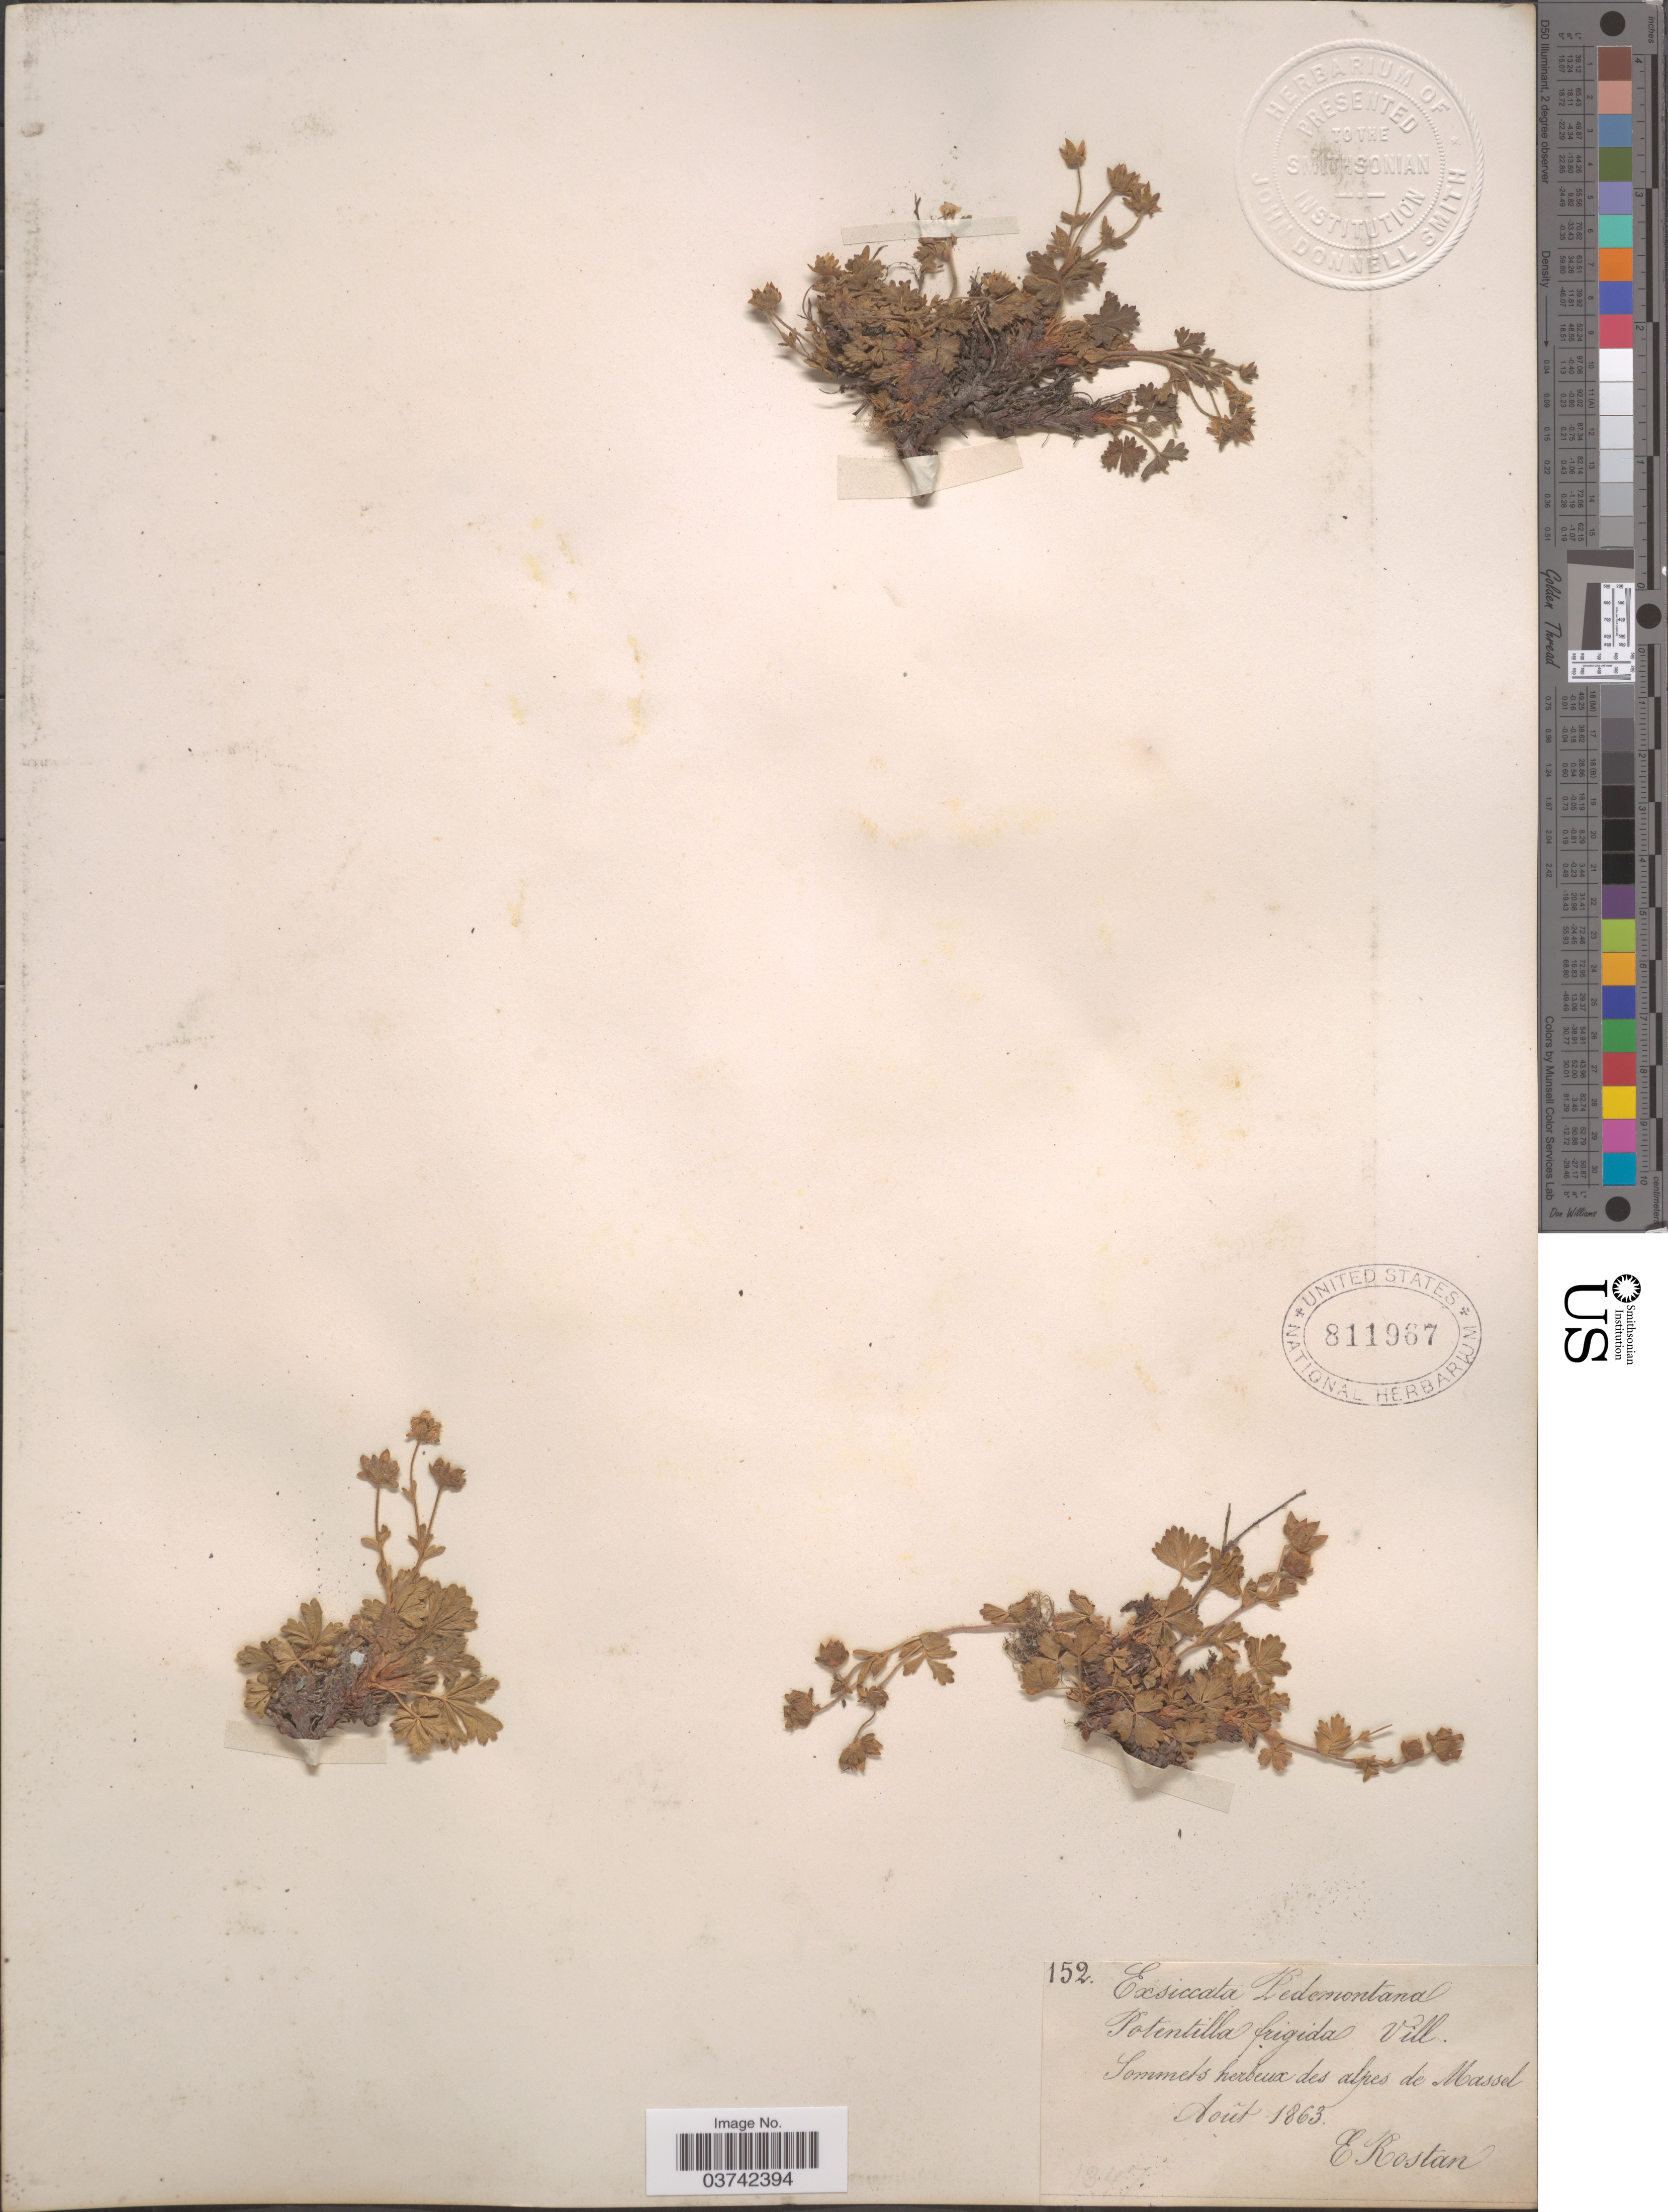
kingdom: Plantae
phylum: Tracheophyta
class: Magnoliopsida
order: Rosales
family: Rosaceae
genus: Potentilla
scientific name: Potentilla frigida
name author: Vill.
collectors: E. Rostan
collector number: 152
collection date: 1863-08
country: Italy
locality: Pedemontana. Sommets herbeux des alpes de Massel.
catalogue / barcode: US 811967